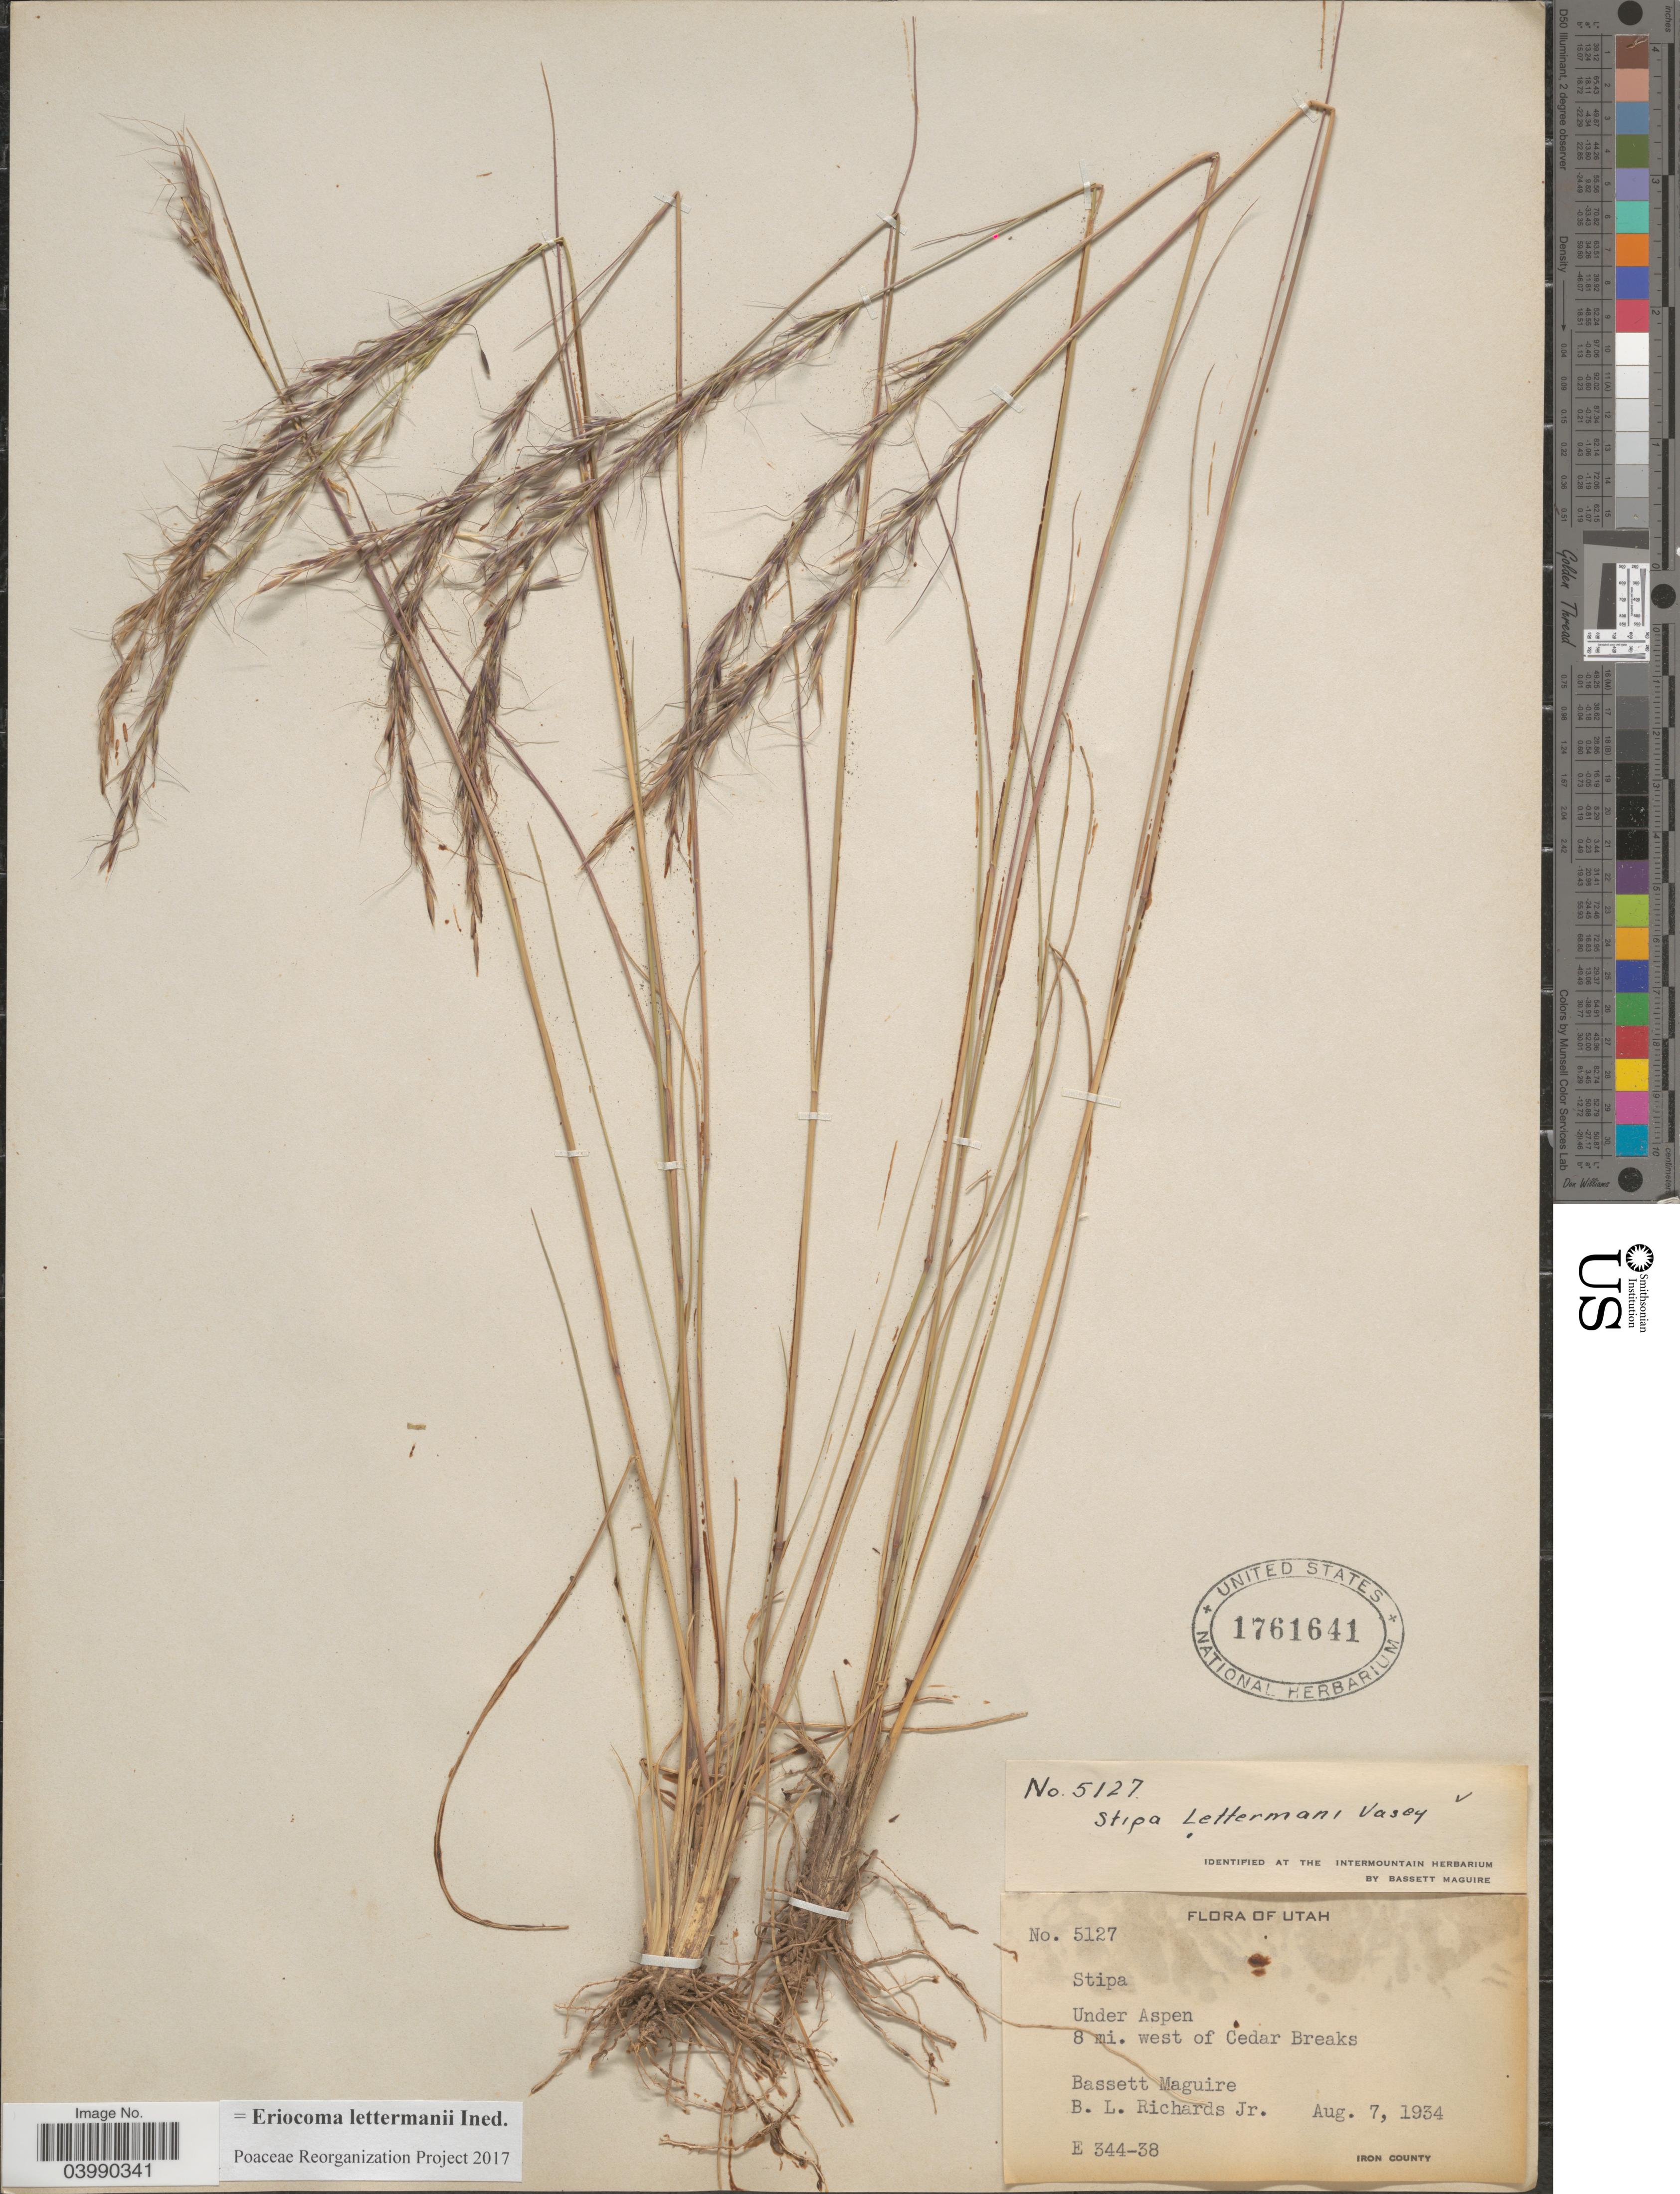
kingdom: Plantae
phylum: Tracheophyta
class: Liliopsida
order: Poales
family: Poaceae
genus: Eriocoma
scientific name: Eriocoma lettermanii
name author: (Vasey) Romasch.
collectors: B. Maguire & B. Richards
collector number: E344-38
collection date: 1934-08-07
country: United States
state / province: Utah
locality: Under Aspen 8 mi. west of Cedar Breaks. Iron County.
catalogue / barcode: US 1761641